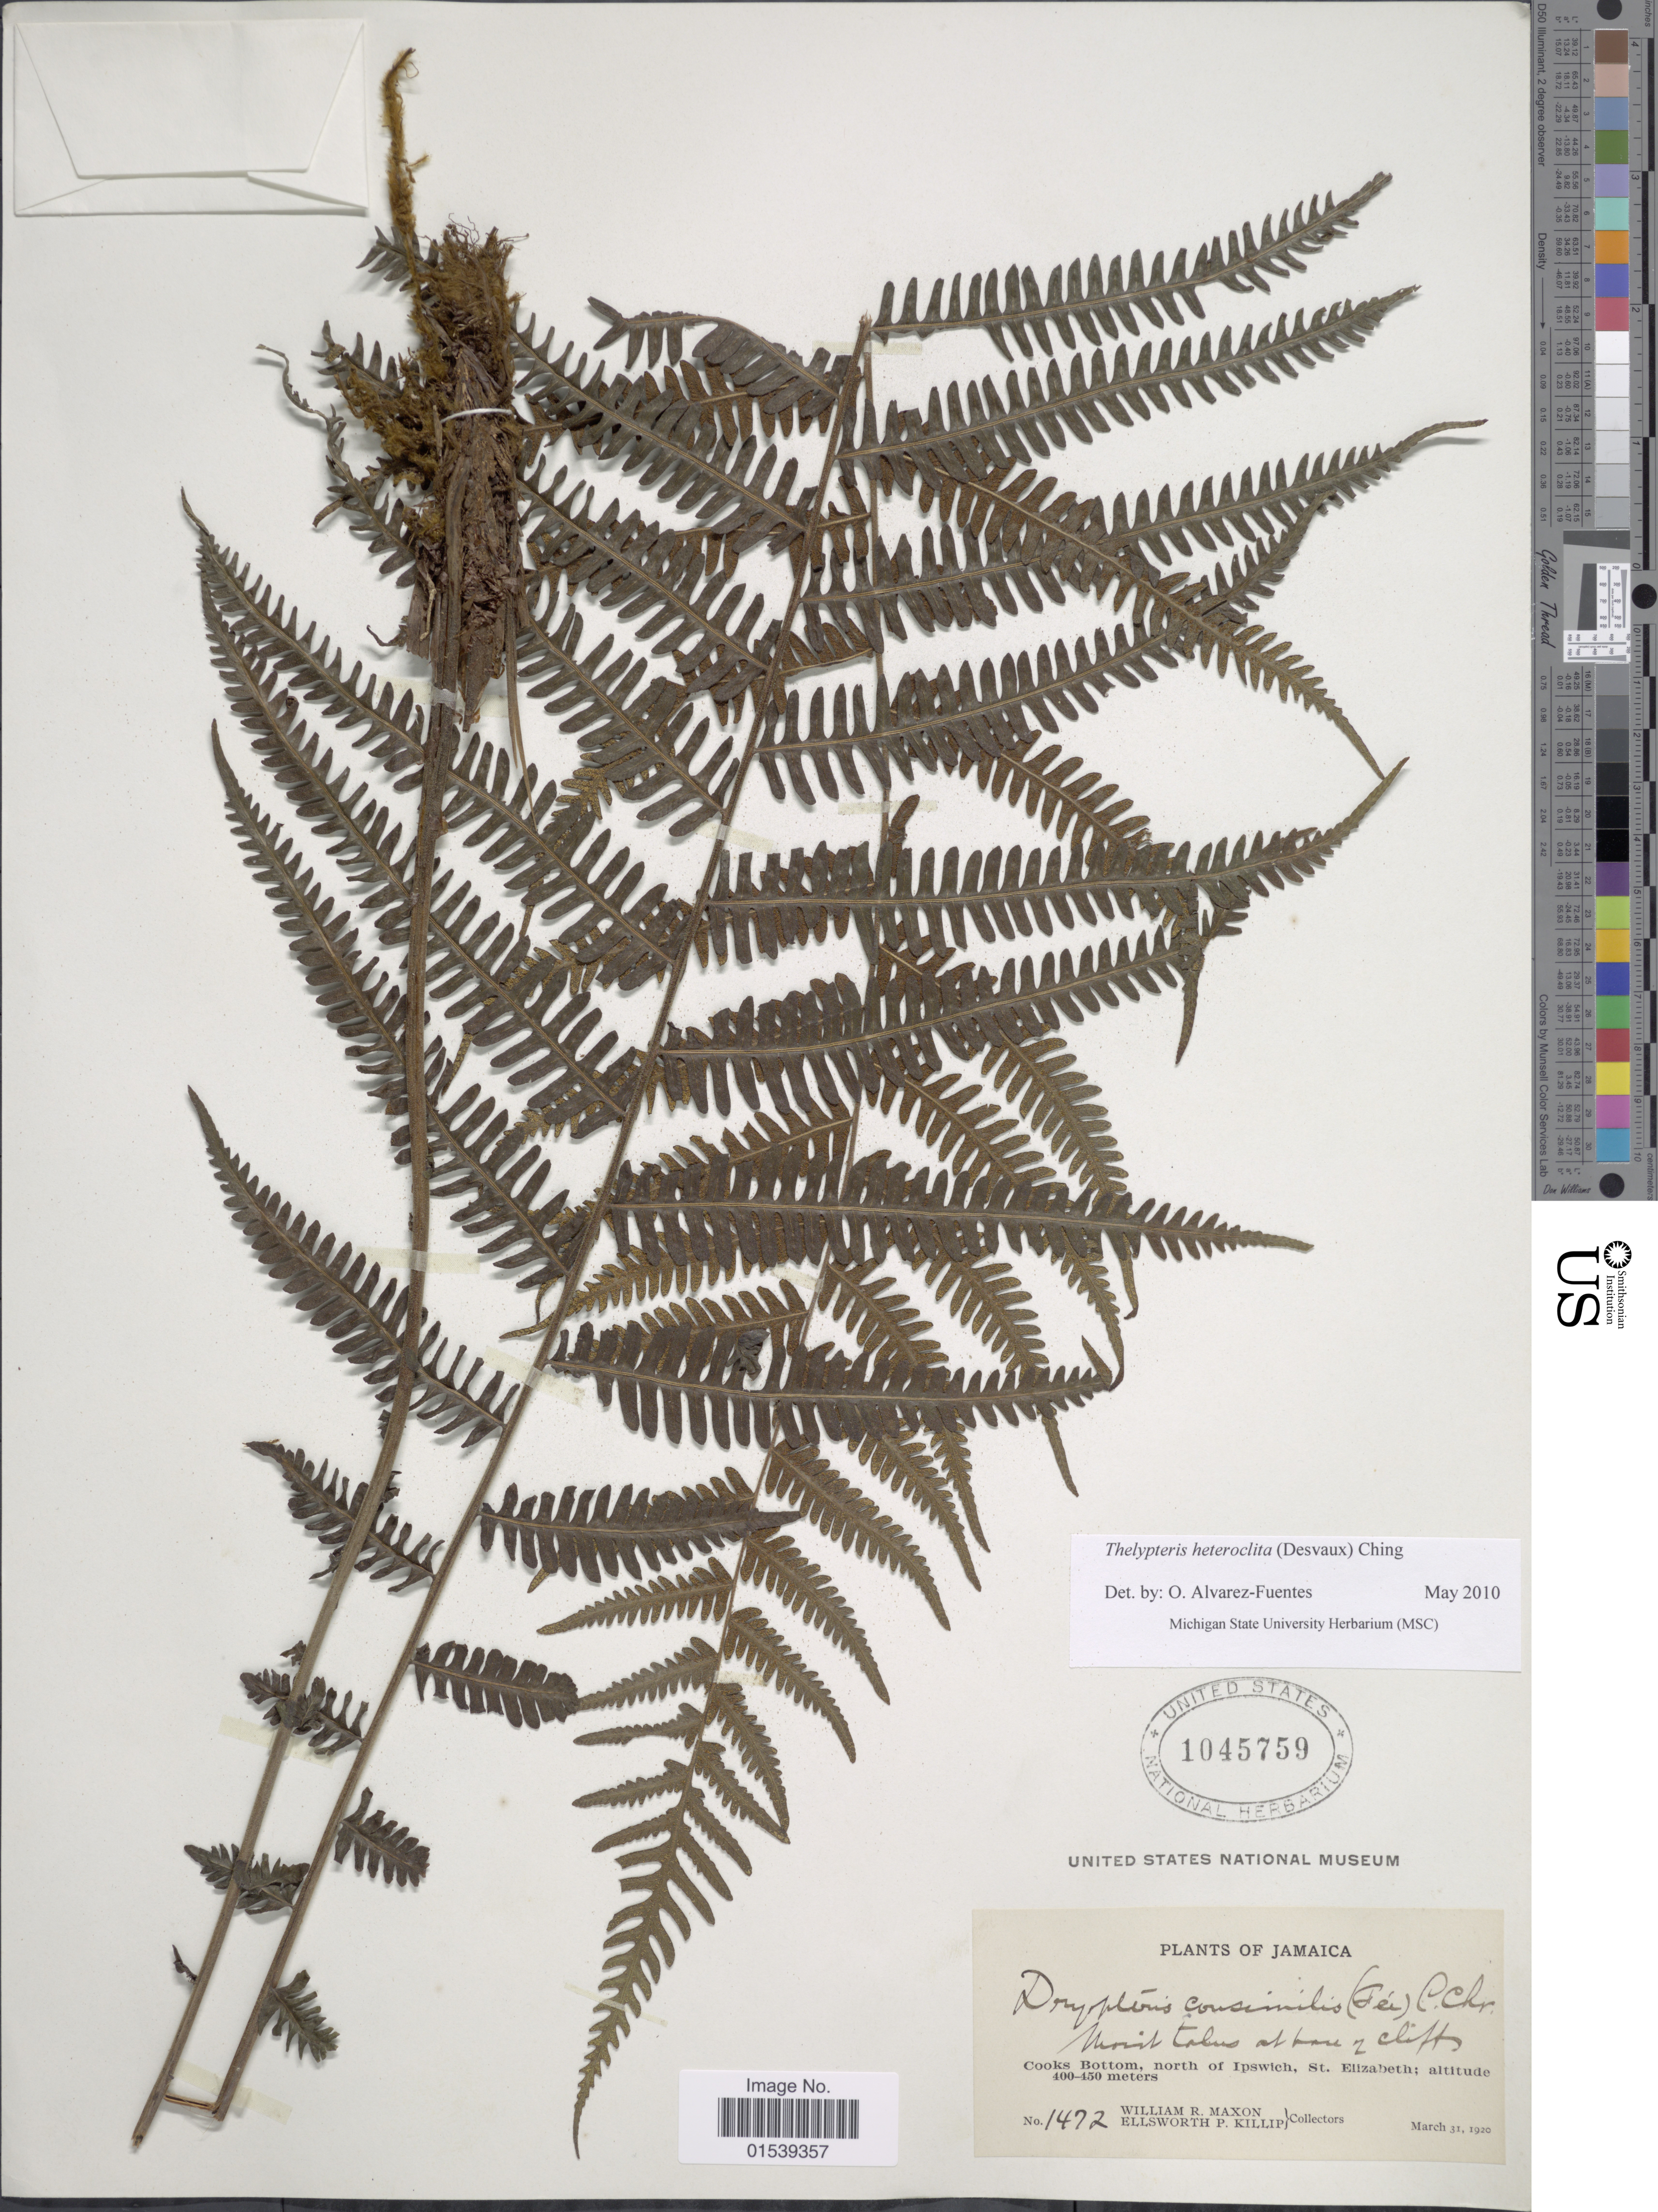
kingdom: Plantae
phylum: Tracheophyta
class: Polypodiopsida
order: Polypodiales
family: Thelypteridaceae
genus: Amauropelta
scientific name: Amauropelta heteroclita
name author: (Desv.) Pic. Serm.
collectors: W. R. Maxon & E. P. Killip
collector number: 1472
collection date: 1920-03-31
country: Jamaica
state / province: Saint Elizabeth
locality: Cooks Bottom, north of Ipswich, St. Elizabeth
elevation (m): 400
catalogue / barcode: US 1045759